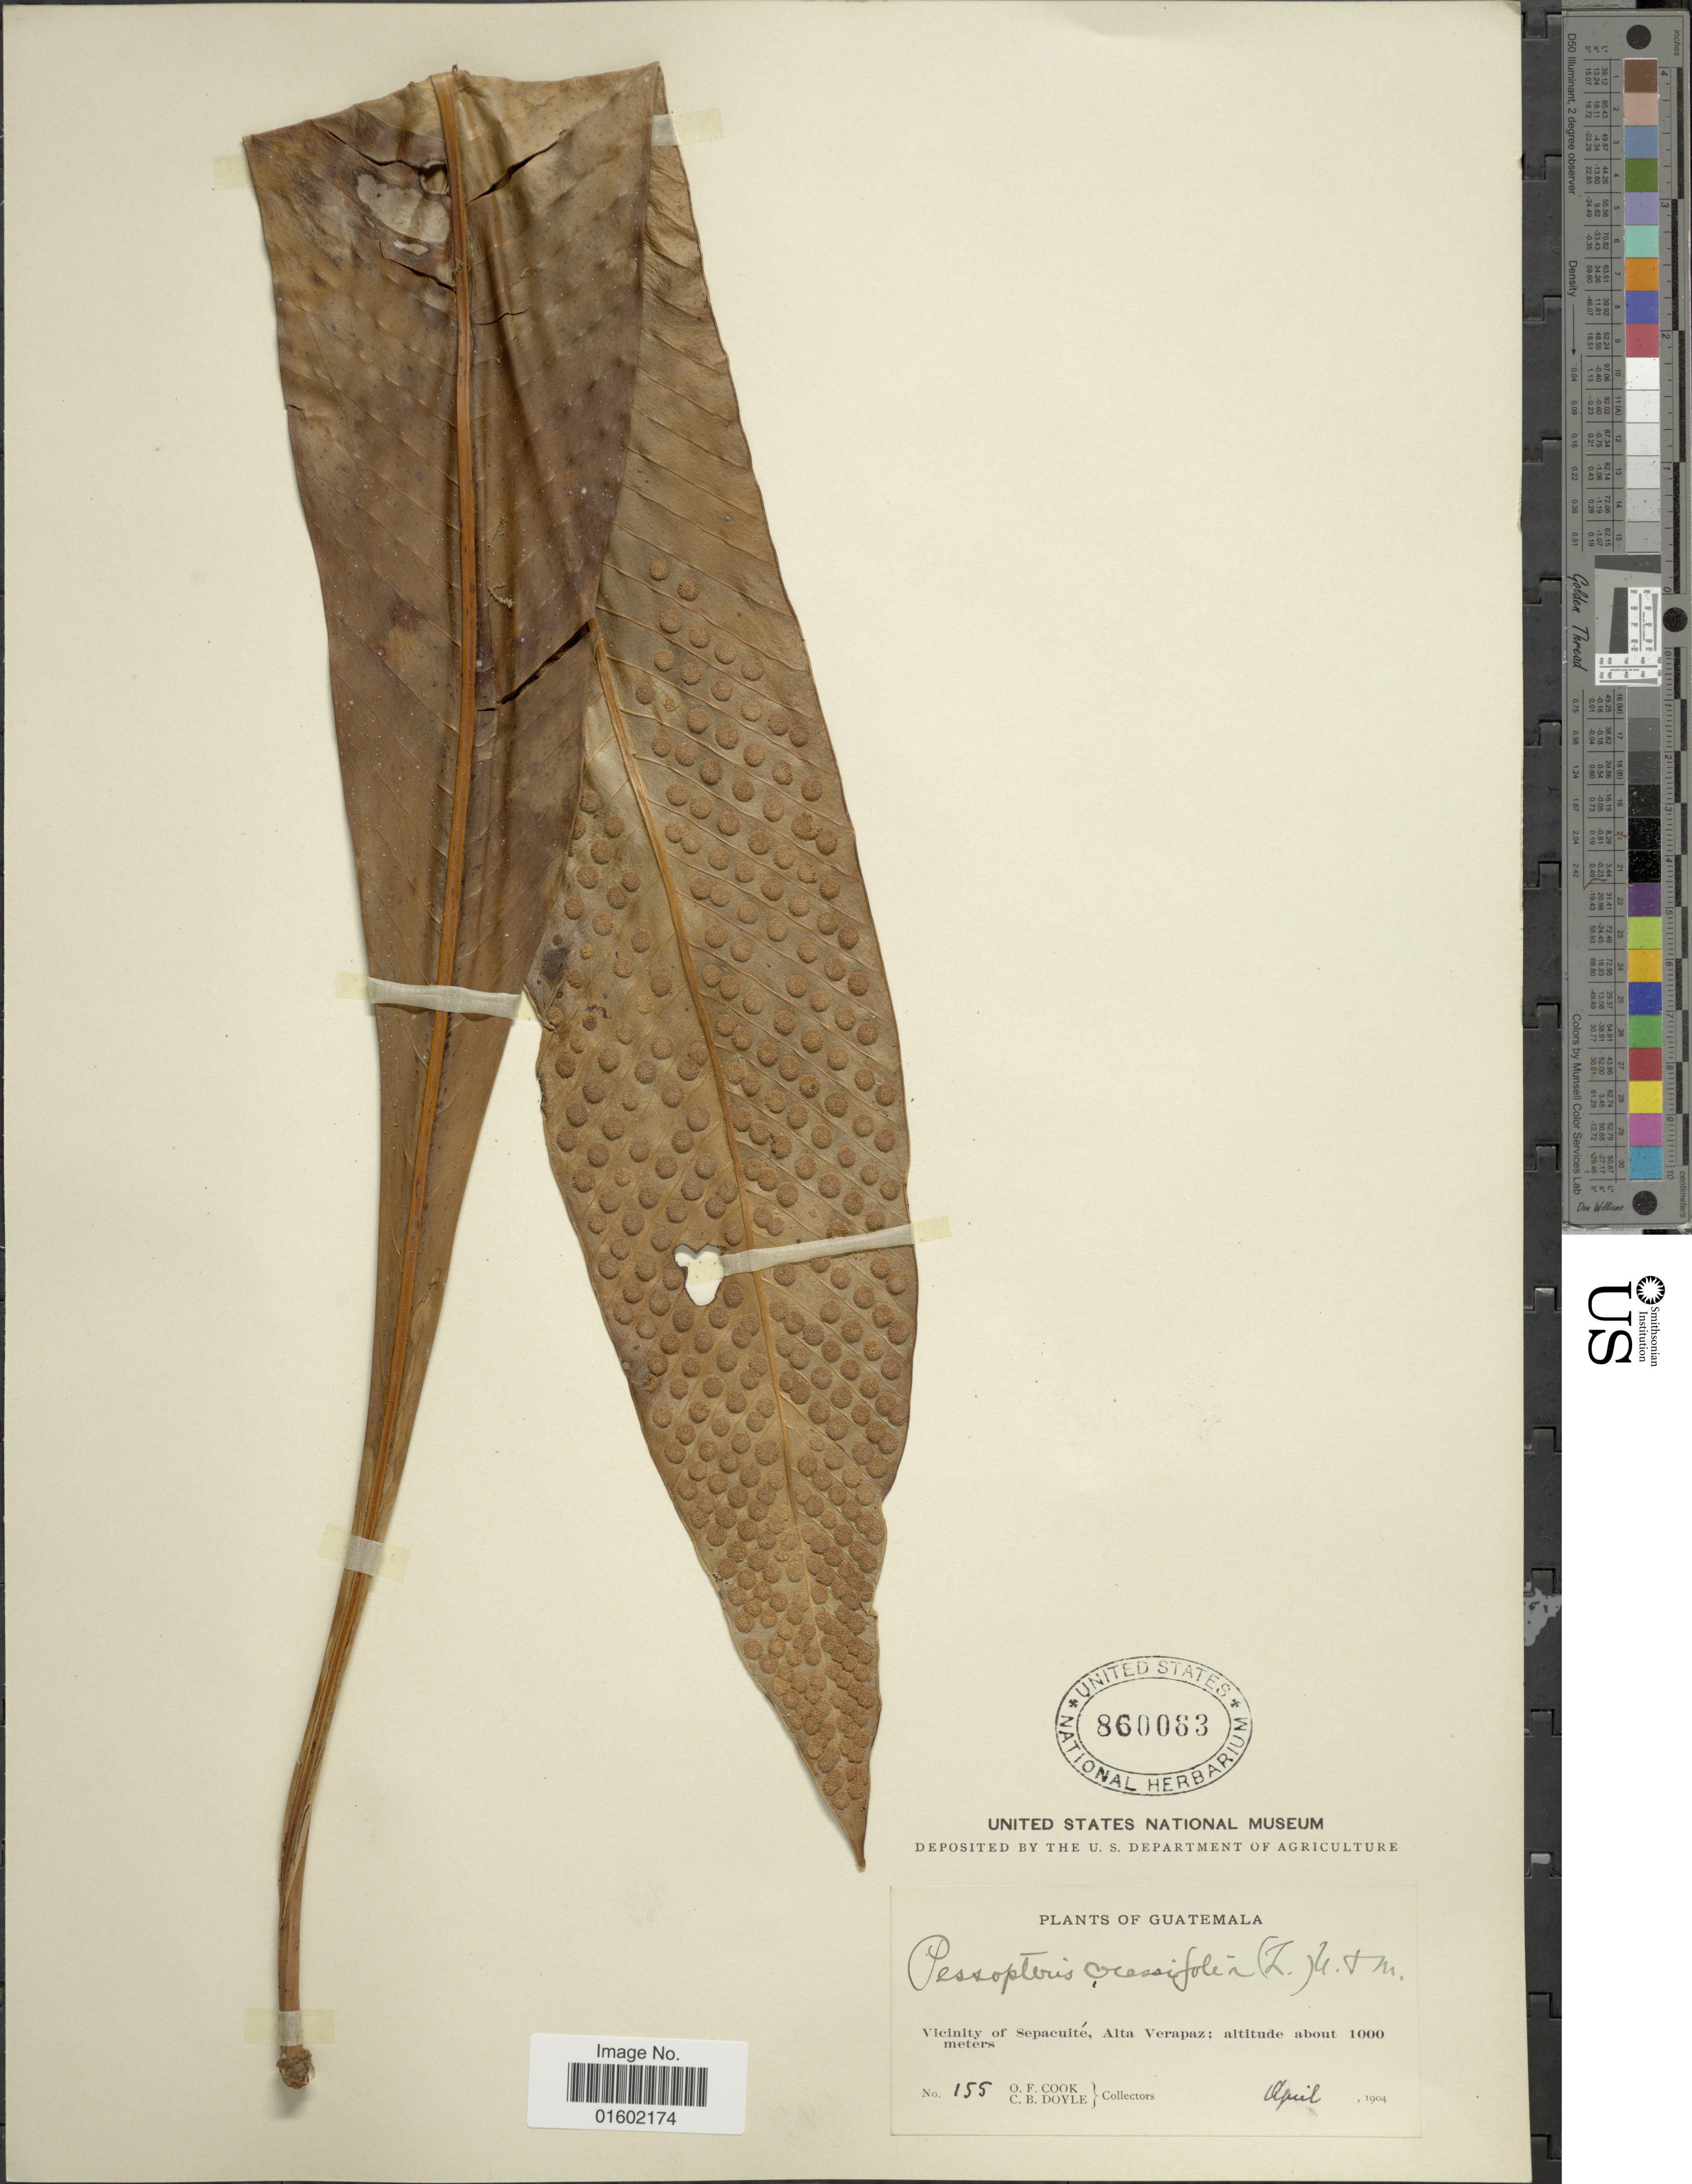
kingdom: Plantae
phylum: Tracheophyta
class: Polypodiopsida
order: Polypodiales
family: Polypodiaceae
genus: Niphidium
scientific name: Niphidium crassifolium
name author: (L.) Lellinger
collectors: O. F. Cook & C. Doyle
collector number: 155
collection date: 1904-04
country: Guatemala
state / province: Alta Verapaz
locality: Vicinity of Sepacuite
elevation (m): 1000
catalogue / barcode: US 860063